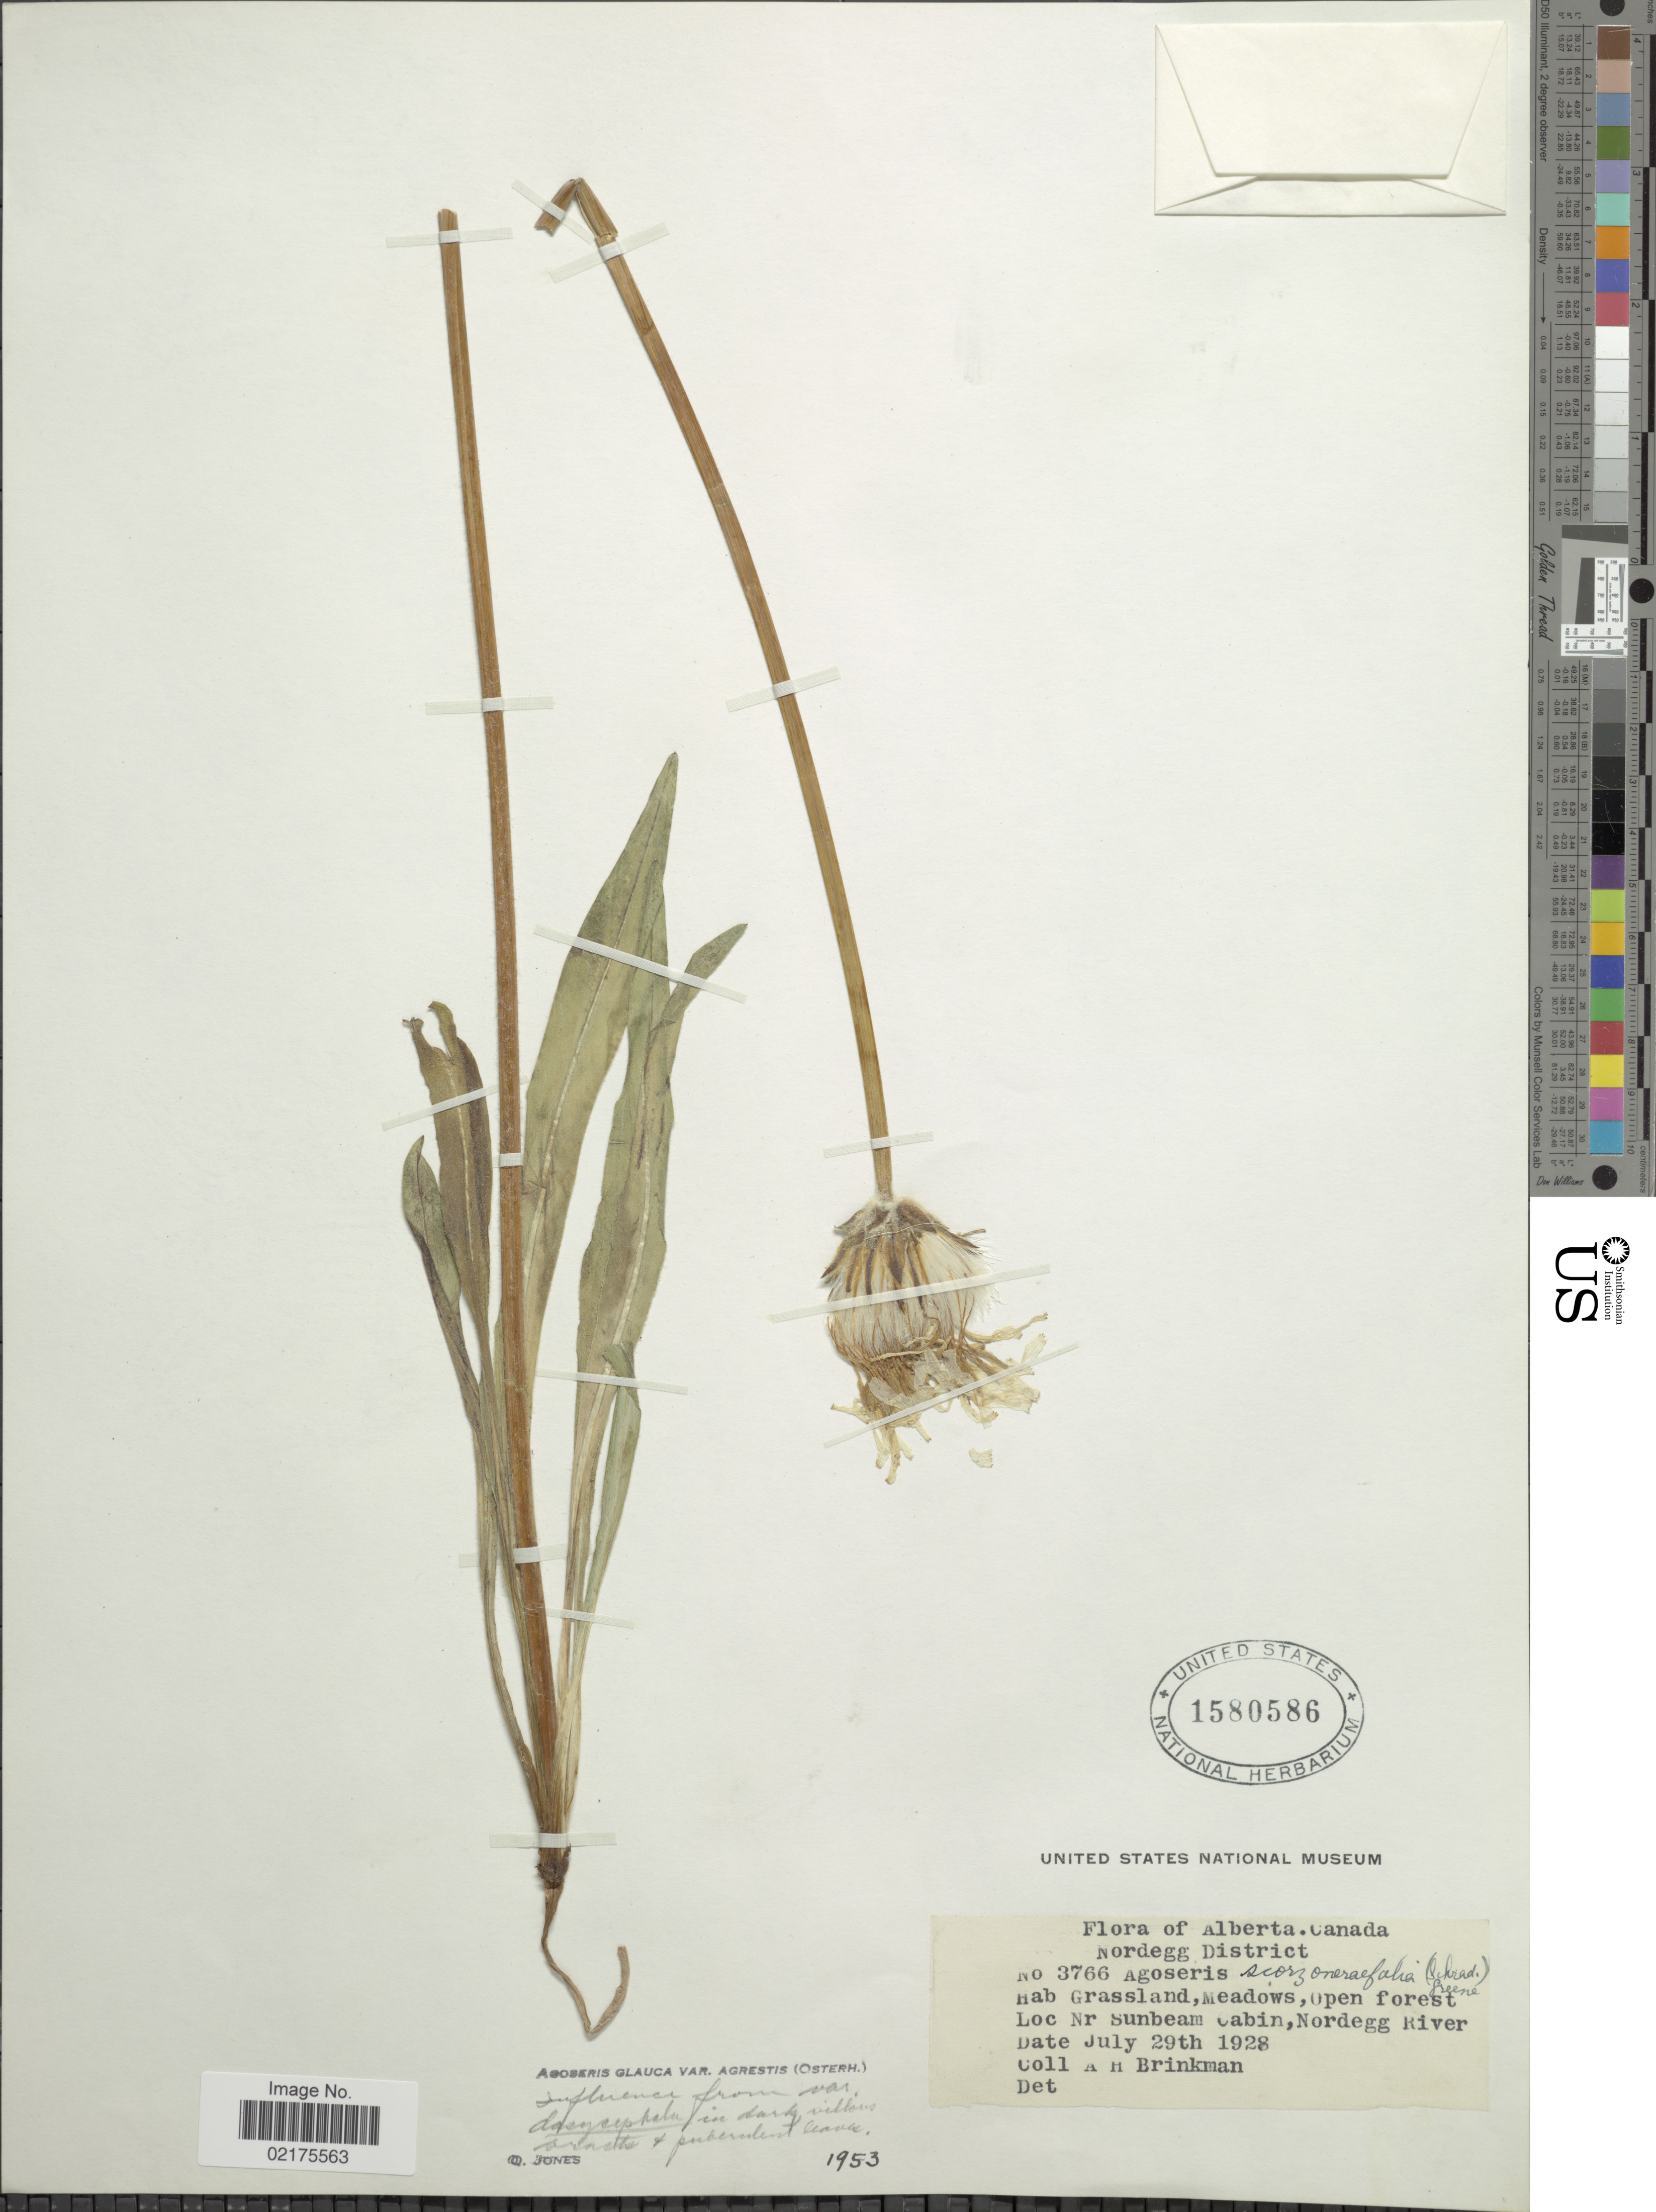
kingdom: Plantae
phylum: Tracheophyta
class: Magnoliopsida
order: Asterales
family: Asteraceae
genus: Agoseris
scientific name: Agoseris glauca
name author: (Pursh) Raf.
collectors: A. Brinkman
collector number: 3766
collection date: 1928-07-29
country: Canada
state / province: Alberta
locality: Nr Sunbeam Cabin, Nordegg River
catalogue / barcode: US 1580586